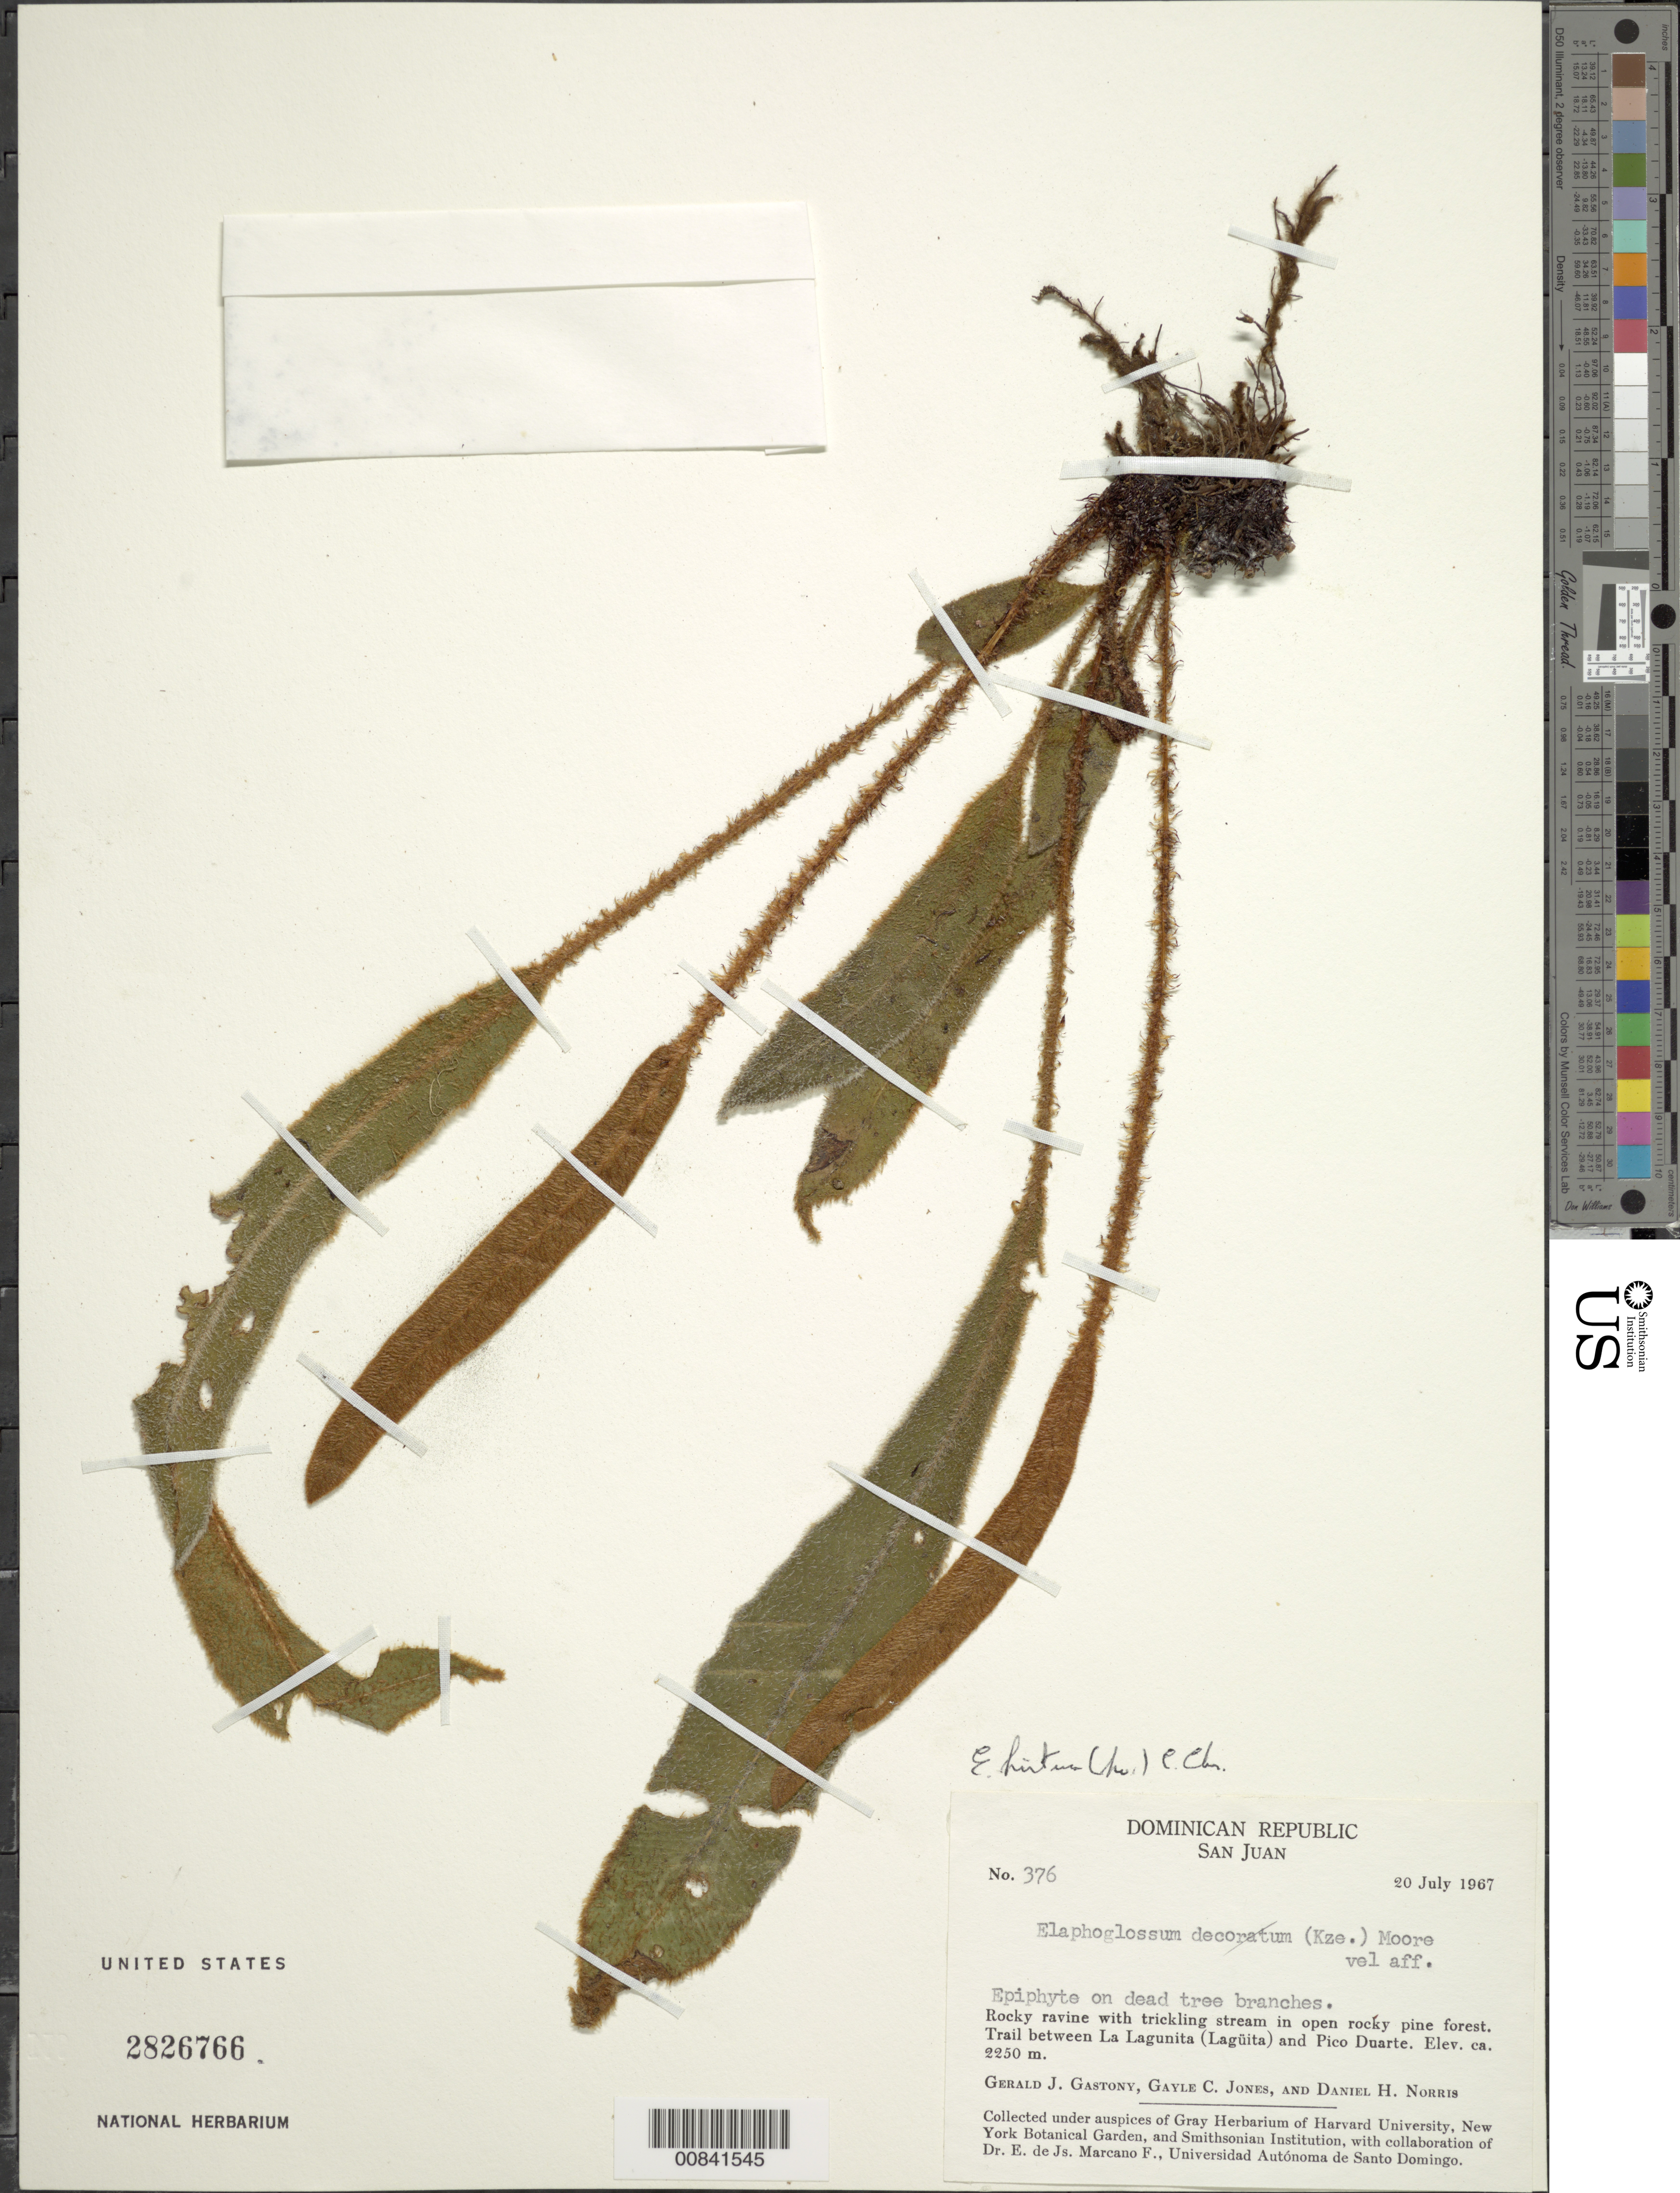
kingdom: Plantae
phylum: Tracheophyta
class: Polypodiopsida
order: Polypodiales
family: Dryopteridaceae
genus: Elaphoglossum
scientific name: Elaphoglossum paleaceum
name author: (Hook. & Grev.) Sledge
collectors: G. Gastony, G. C. Jones & D. H. Norris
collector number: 376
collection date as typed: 20 Jul 1967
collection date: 1967-07-20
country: Dominican Republic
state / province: San Juan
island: Hispaniola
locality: Trail between La Lagunita (Lagüita) and Pico Duarte.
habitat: Rocky ravine with trickling stream in open rocky pine forest; on dead tree branches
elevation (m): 2250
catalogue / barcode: US 2826766